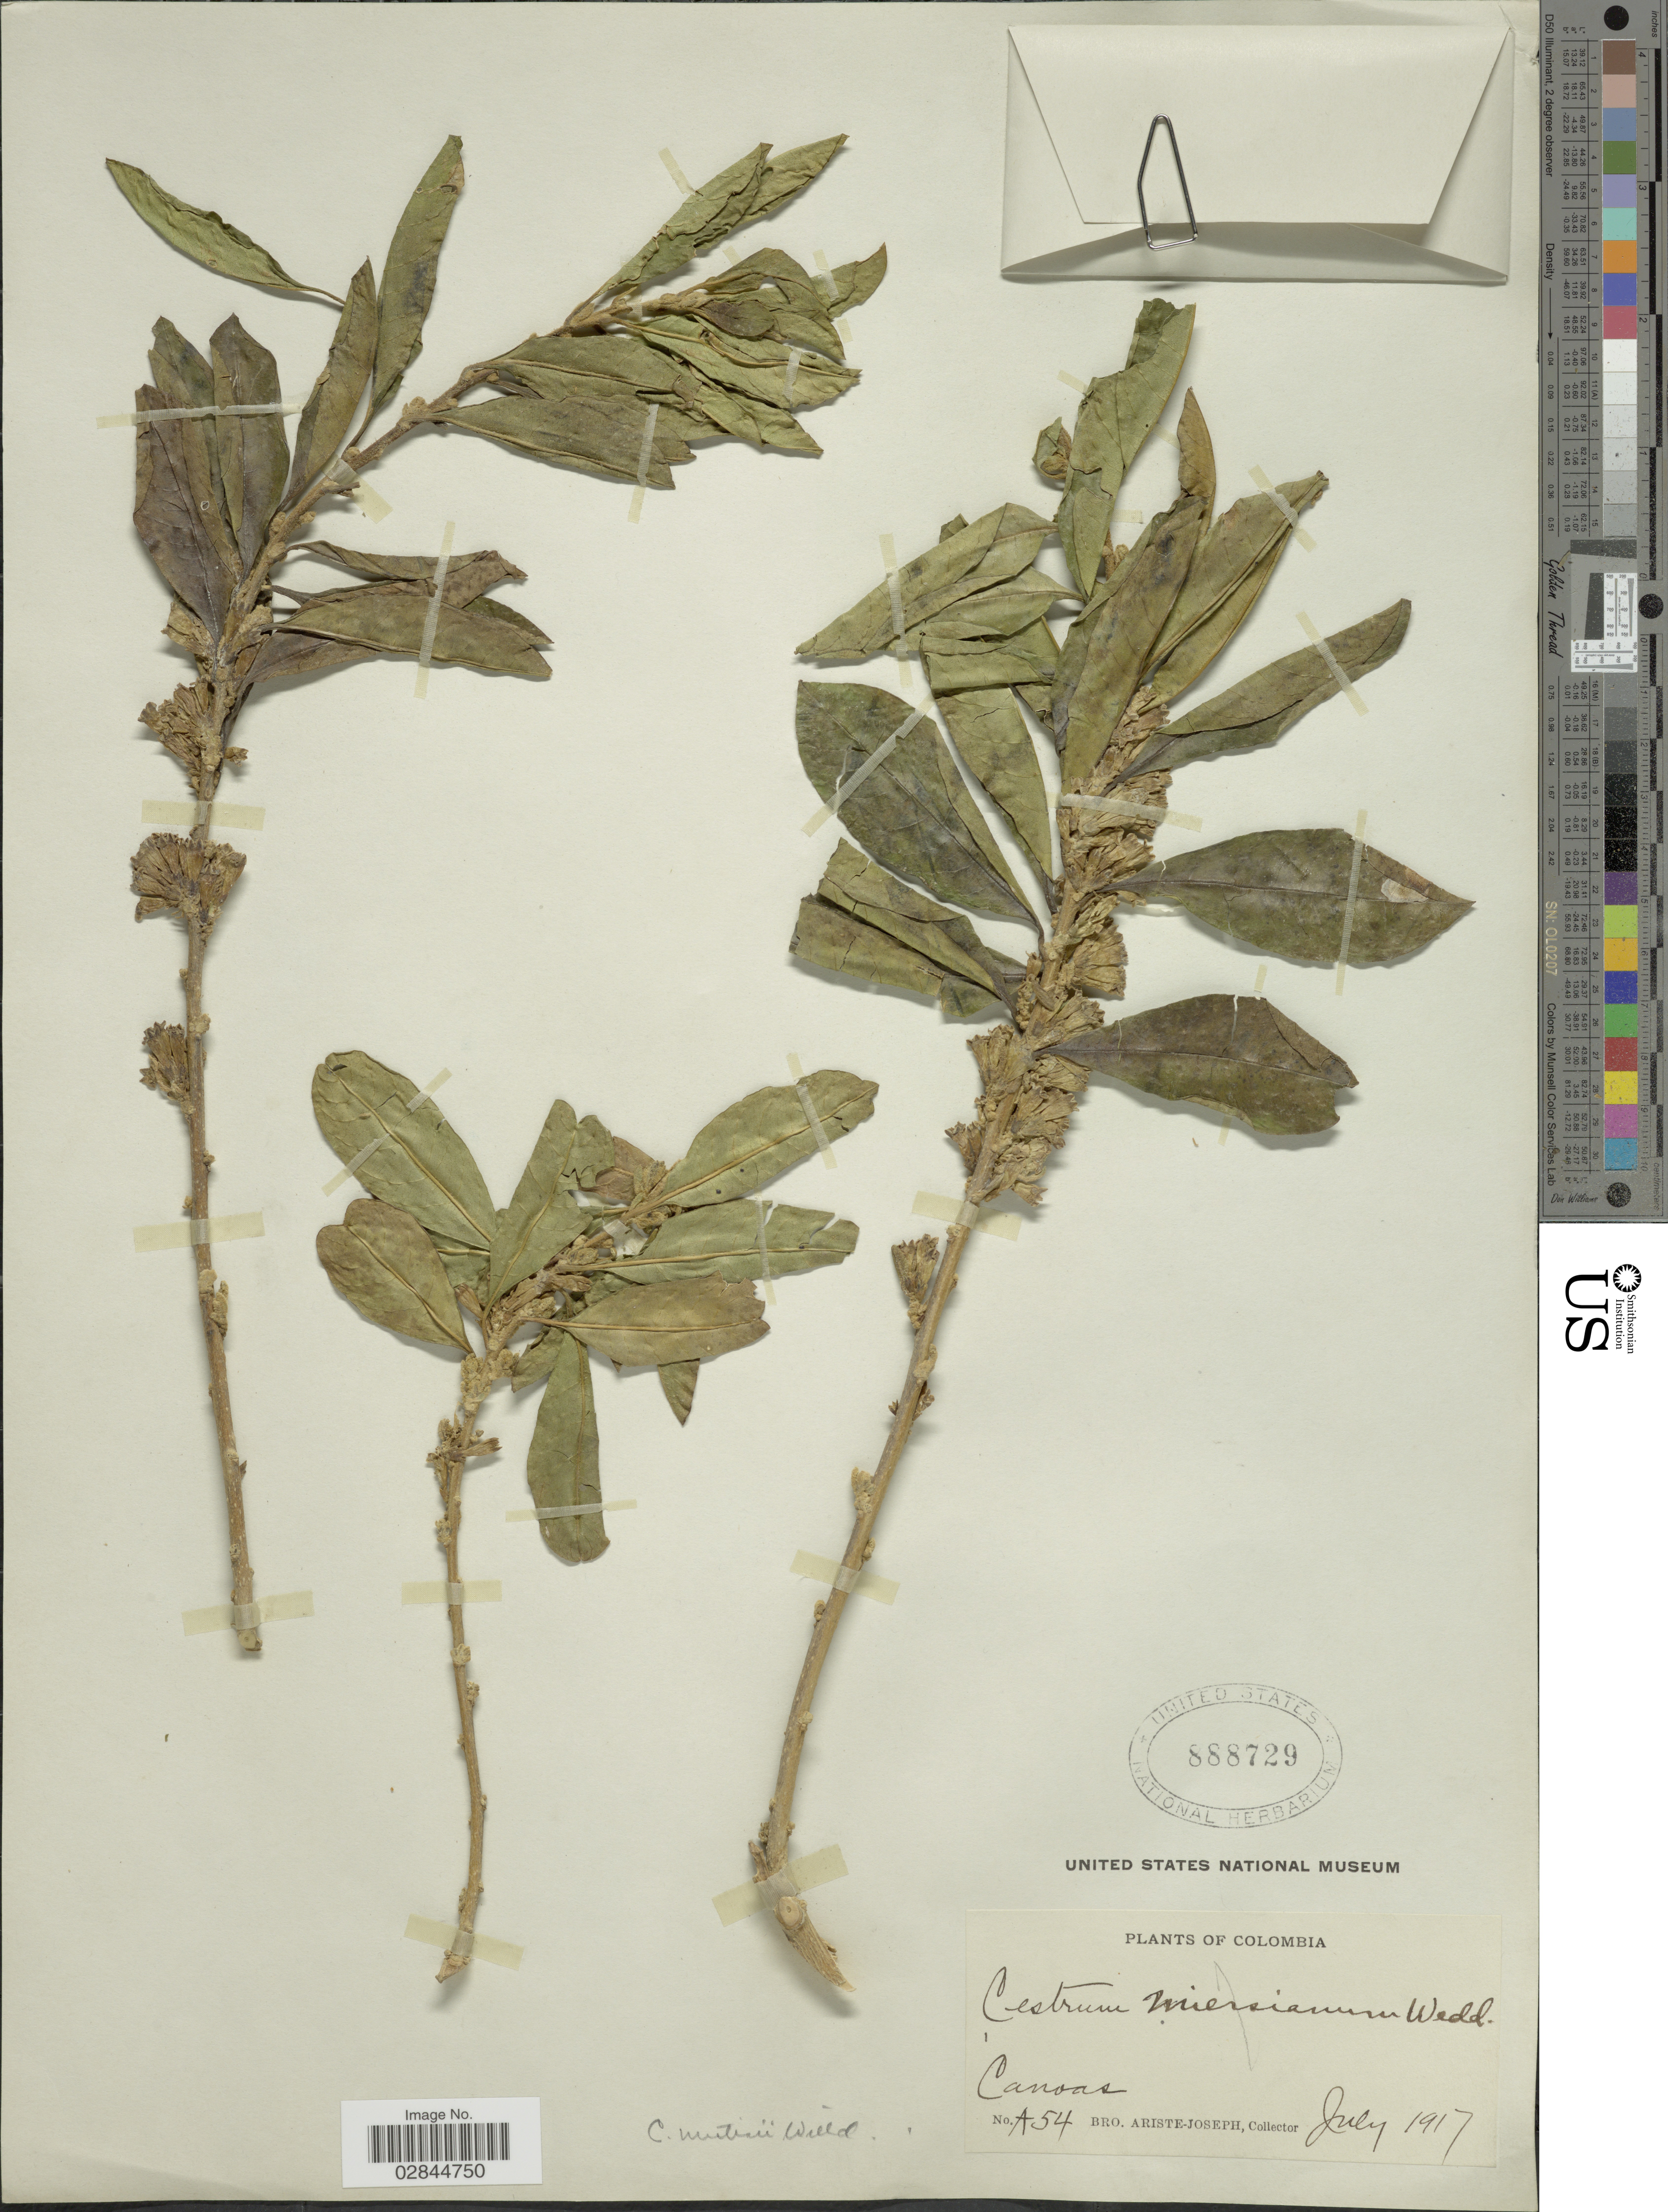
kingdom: Plantae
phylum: Tracheophyta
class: Magnoliopsida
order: Solanales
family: Solanaceae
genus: Cestrum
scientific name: Cestrum mutisii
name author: Willd. ex Roem. & Schult.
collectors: Bro. Ariste-Joseph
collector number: A54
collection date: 1917-07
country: Colombia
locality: Canoas.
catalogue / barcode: US 888729